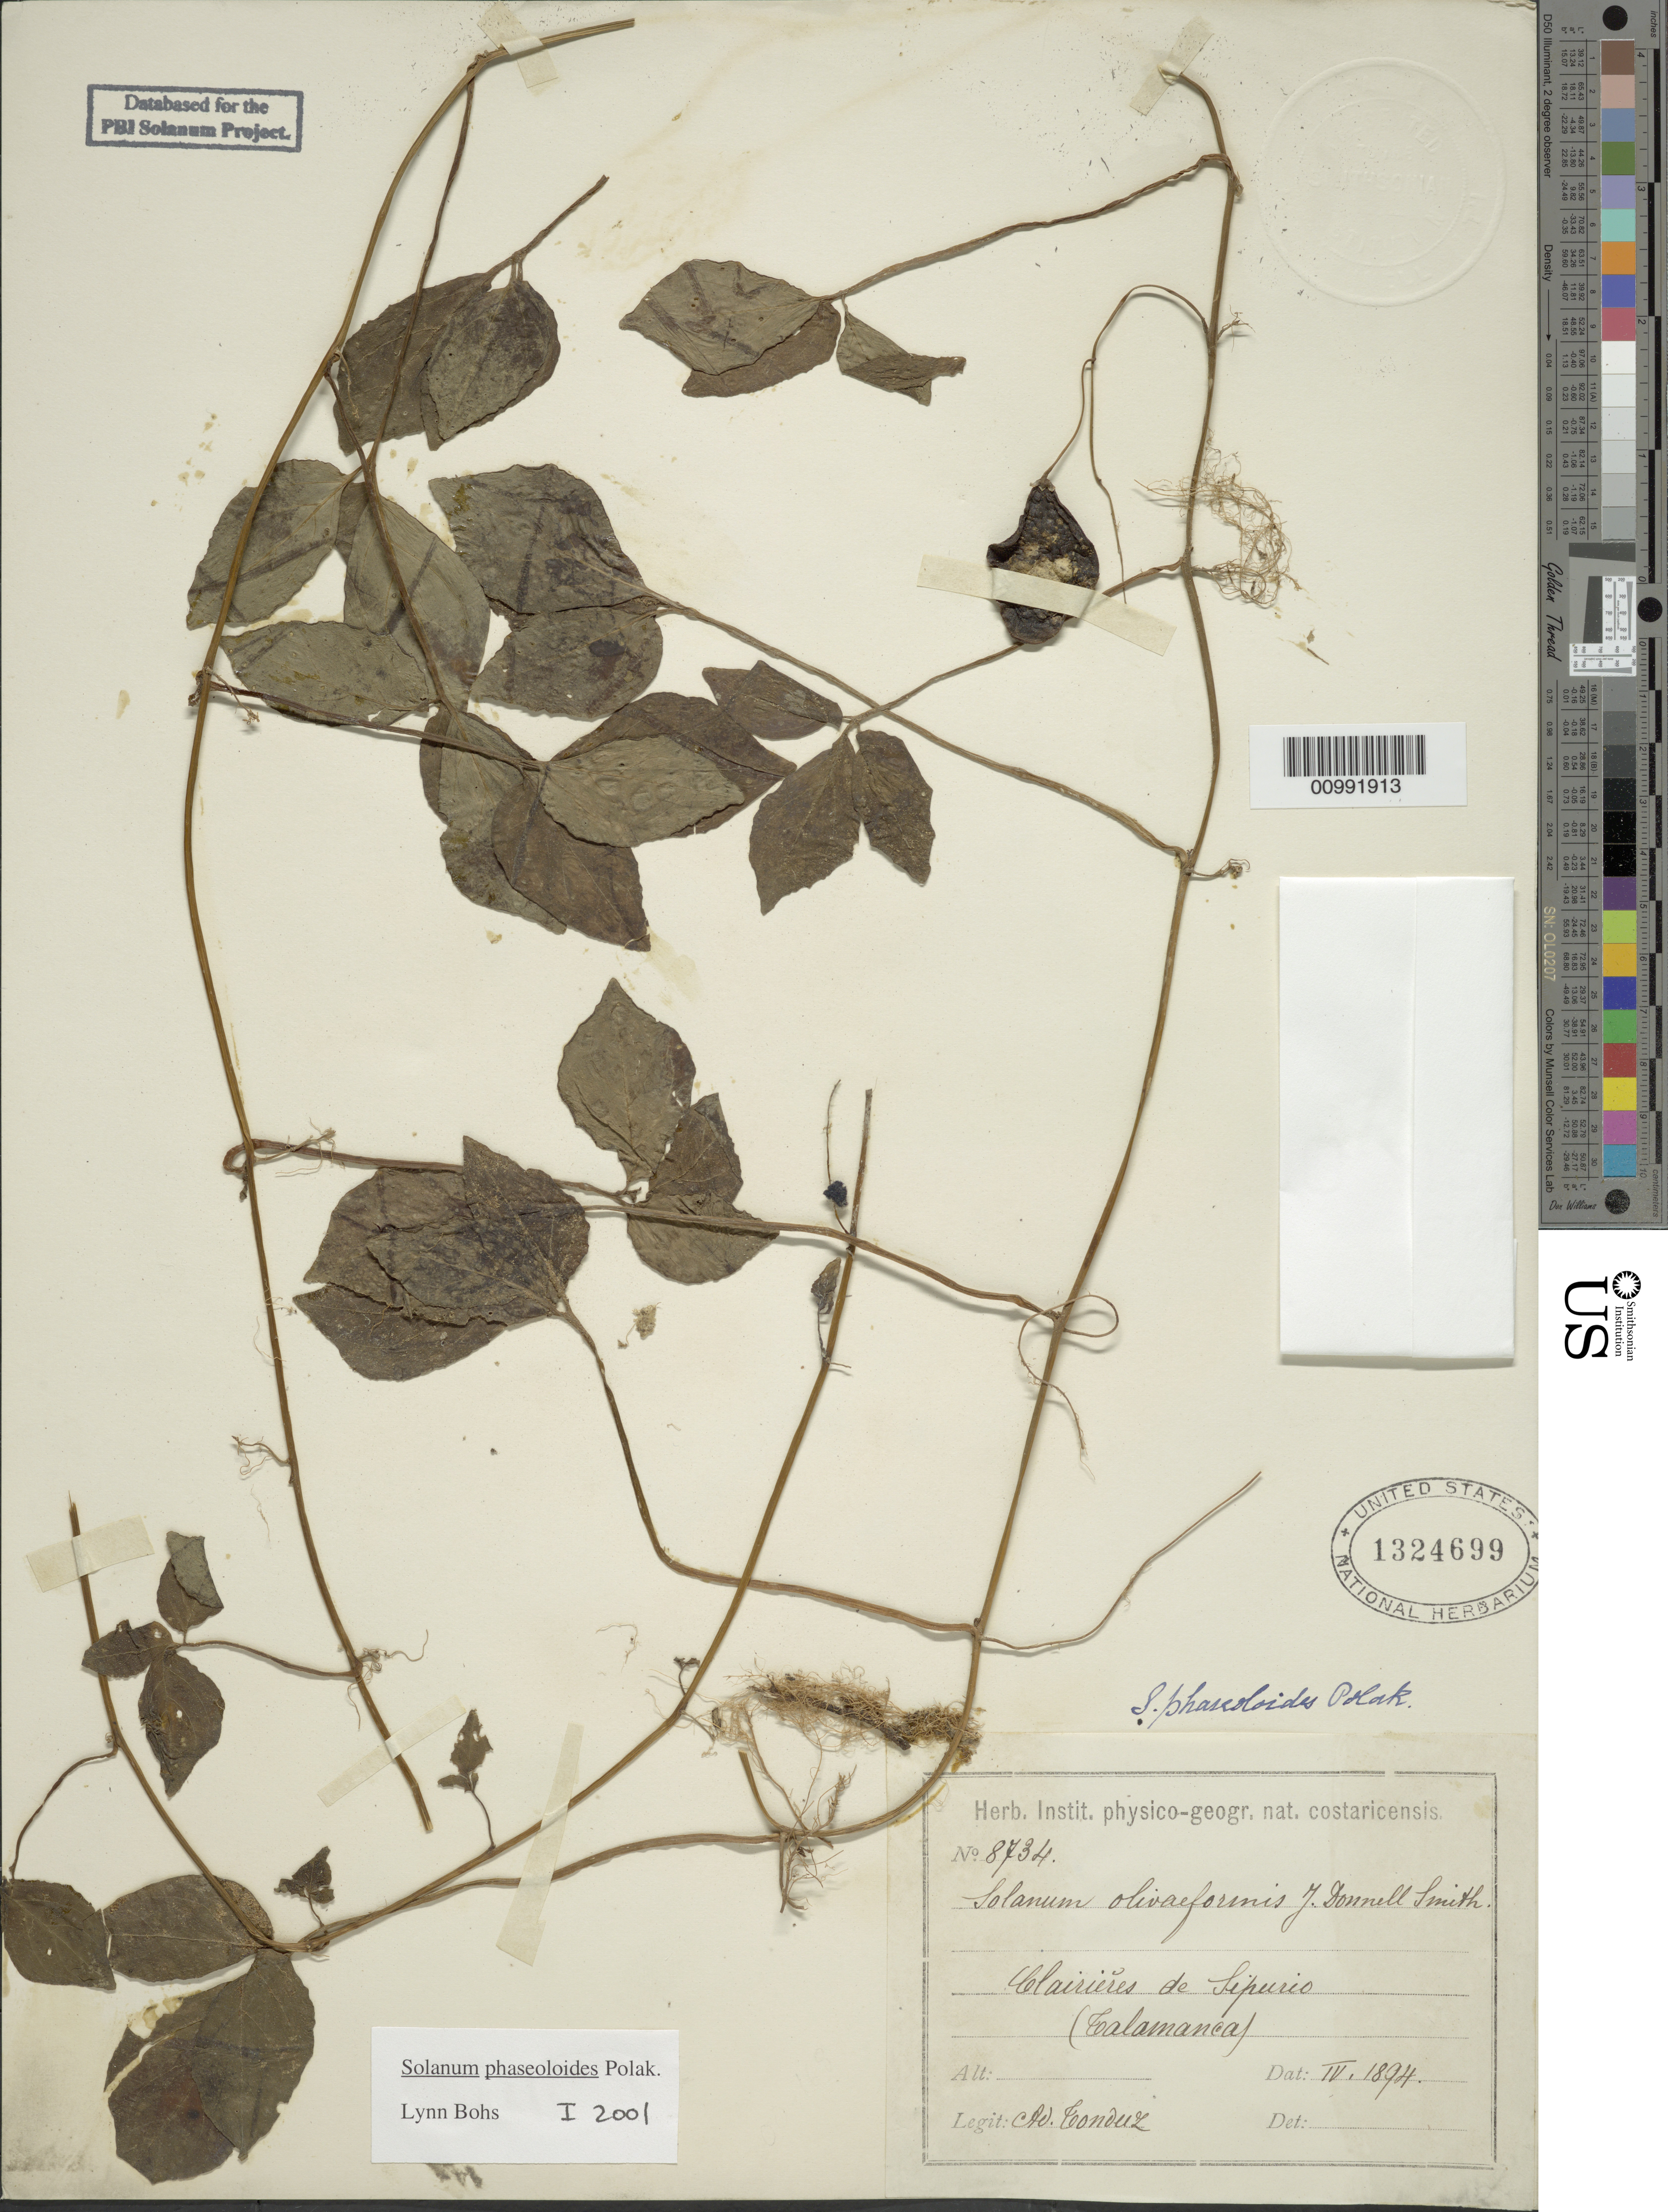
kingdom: Plantae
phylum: Tracheophyta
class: Magnoliopsida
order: Solanales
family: Solanaceae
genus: Solanum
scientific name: Solanum phaseoloides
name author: Pol.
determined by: Tepe, E. J., (UT)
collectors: A. Tonduz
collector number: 8734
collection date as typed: Apr 1894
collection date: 1894-04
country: Costa Rica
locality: Forets de Sipurio (Talamanca)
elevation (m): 180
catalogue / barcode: US 1324699